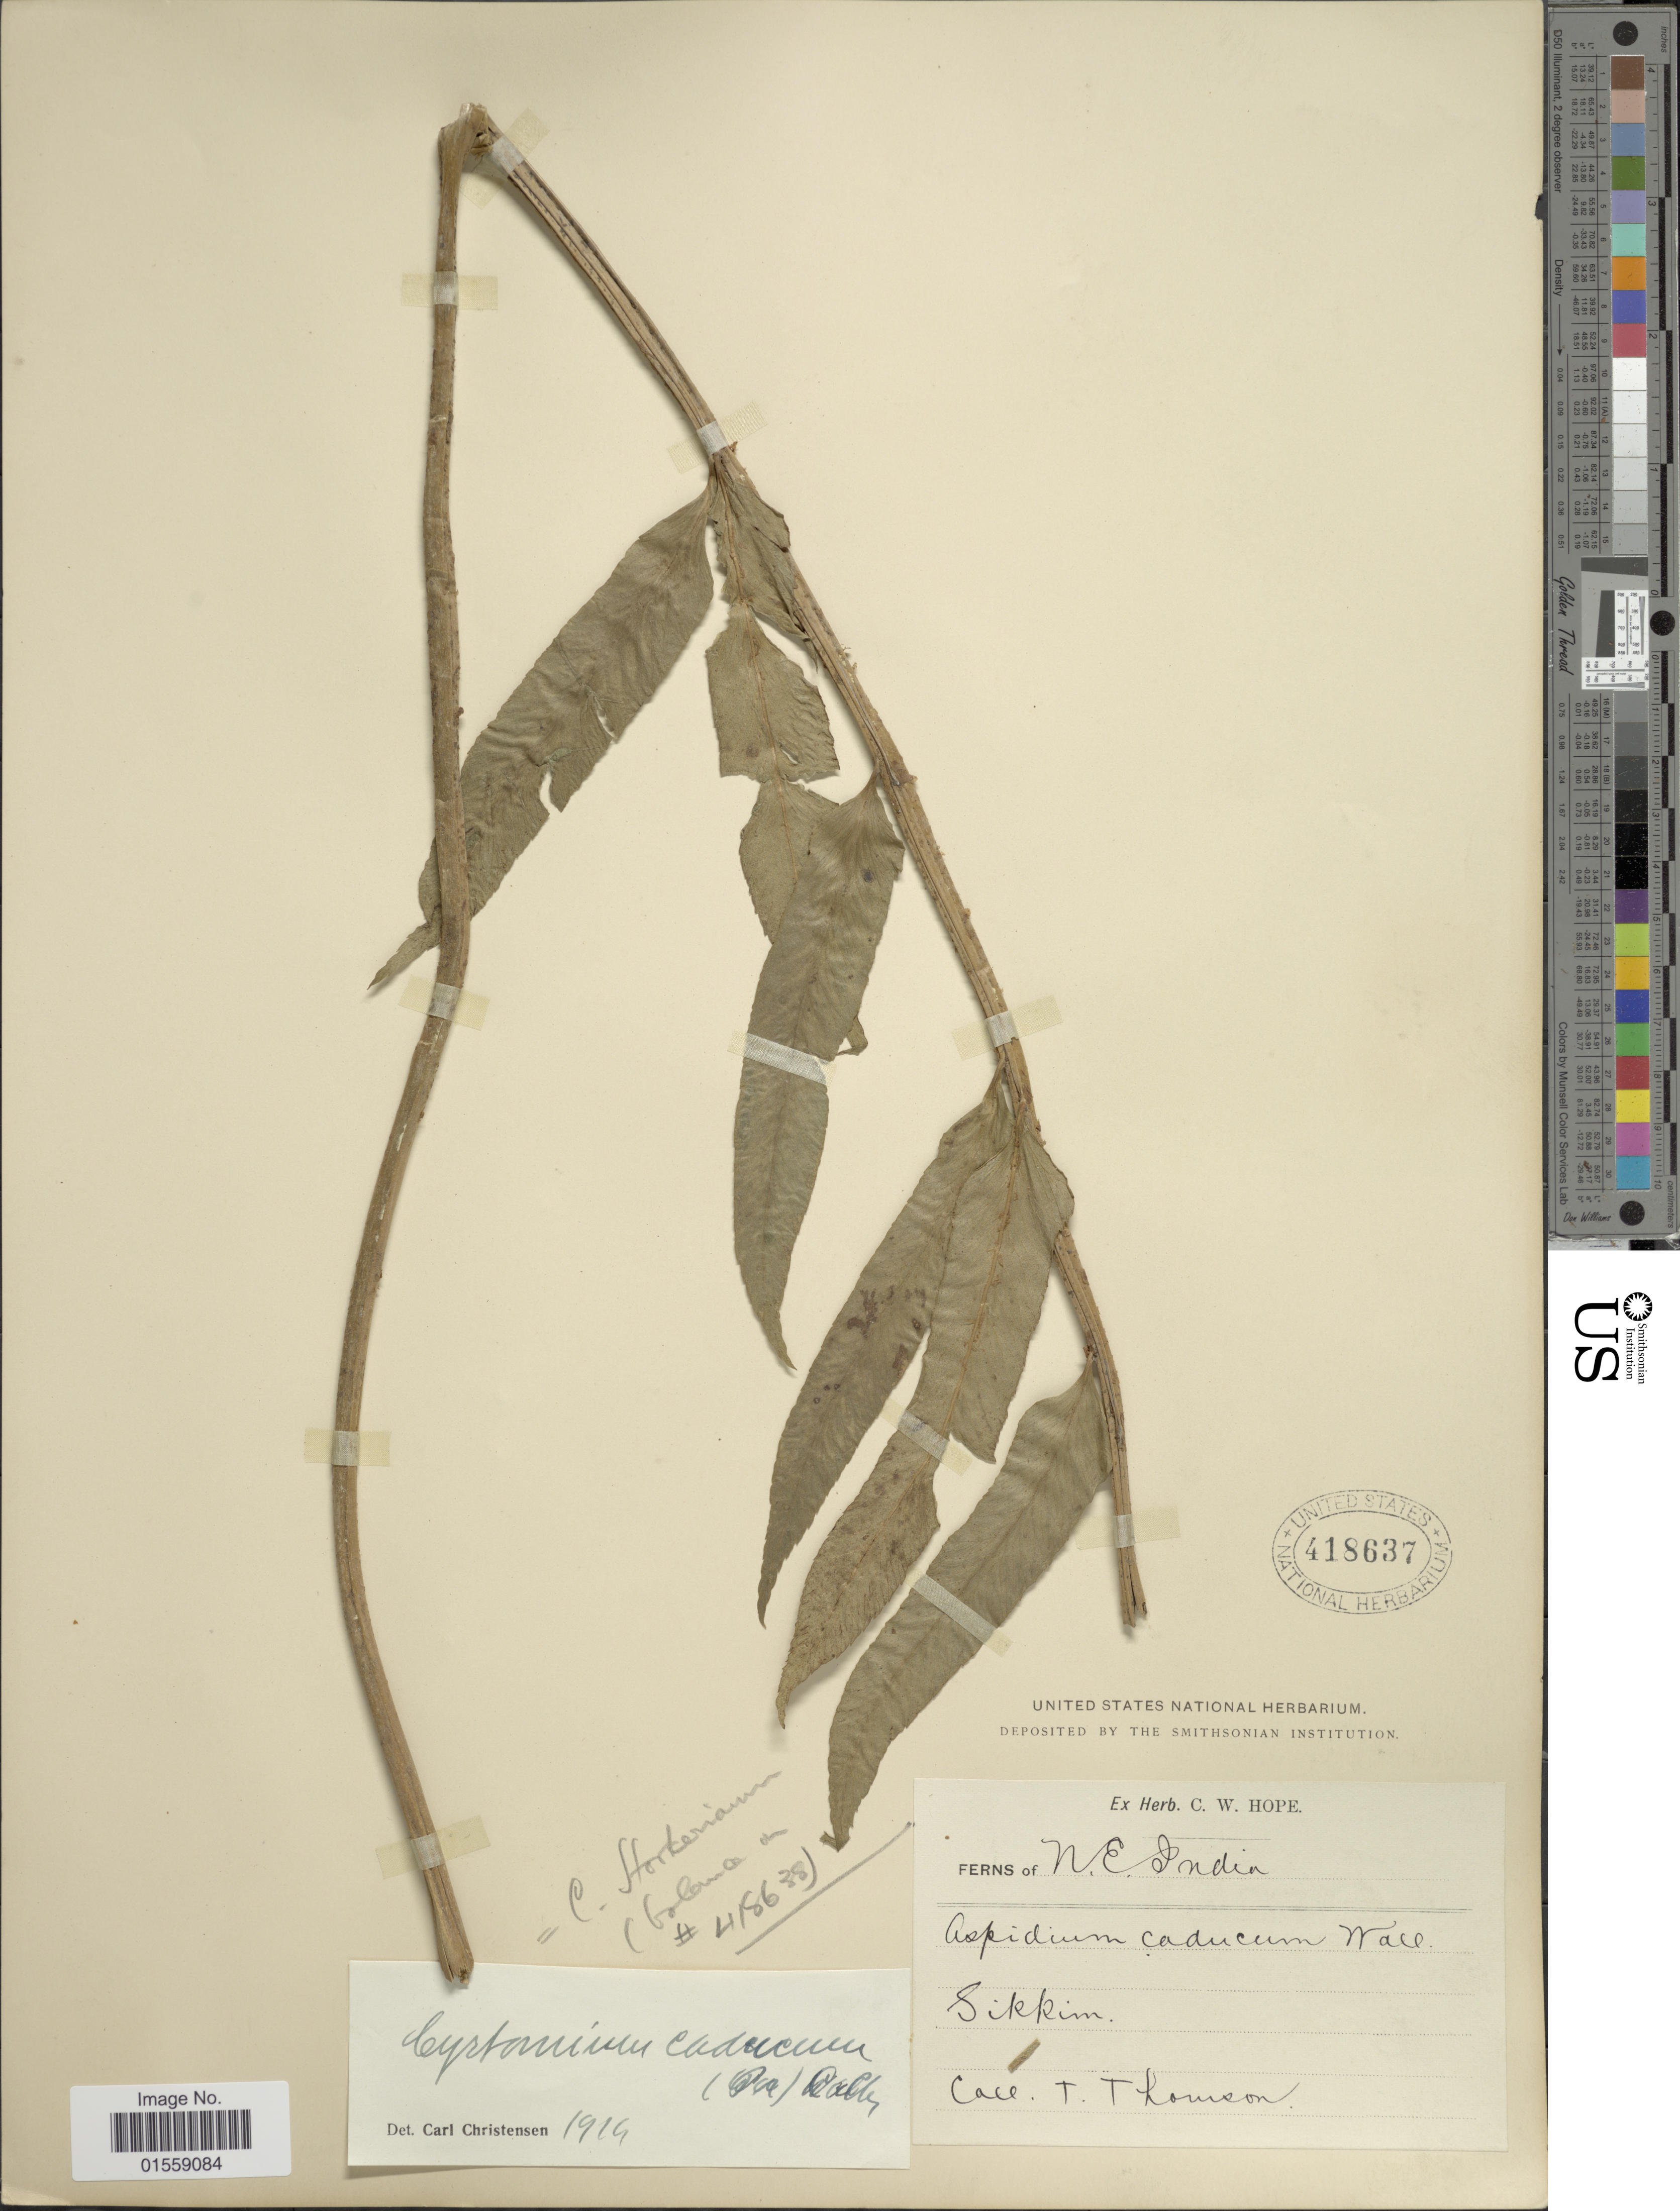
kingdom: Plantae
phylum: Tracheophyta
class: Polypodiopsida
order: Polypodiales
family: Dryopteridaceae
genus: Polystichum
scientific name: Polystichum hookerianum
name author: (C. Presl) C. Chr.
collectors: T. Thomson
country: India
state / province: Sikkim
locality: N. E. India.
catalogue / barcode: US 418637